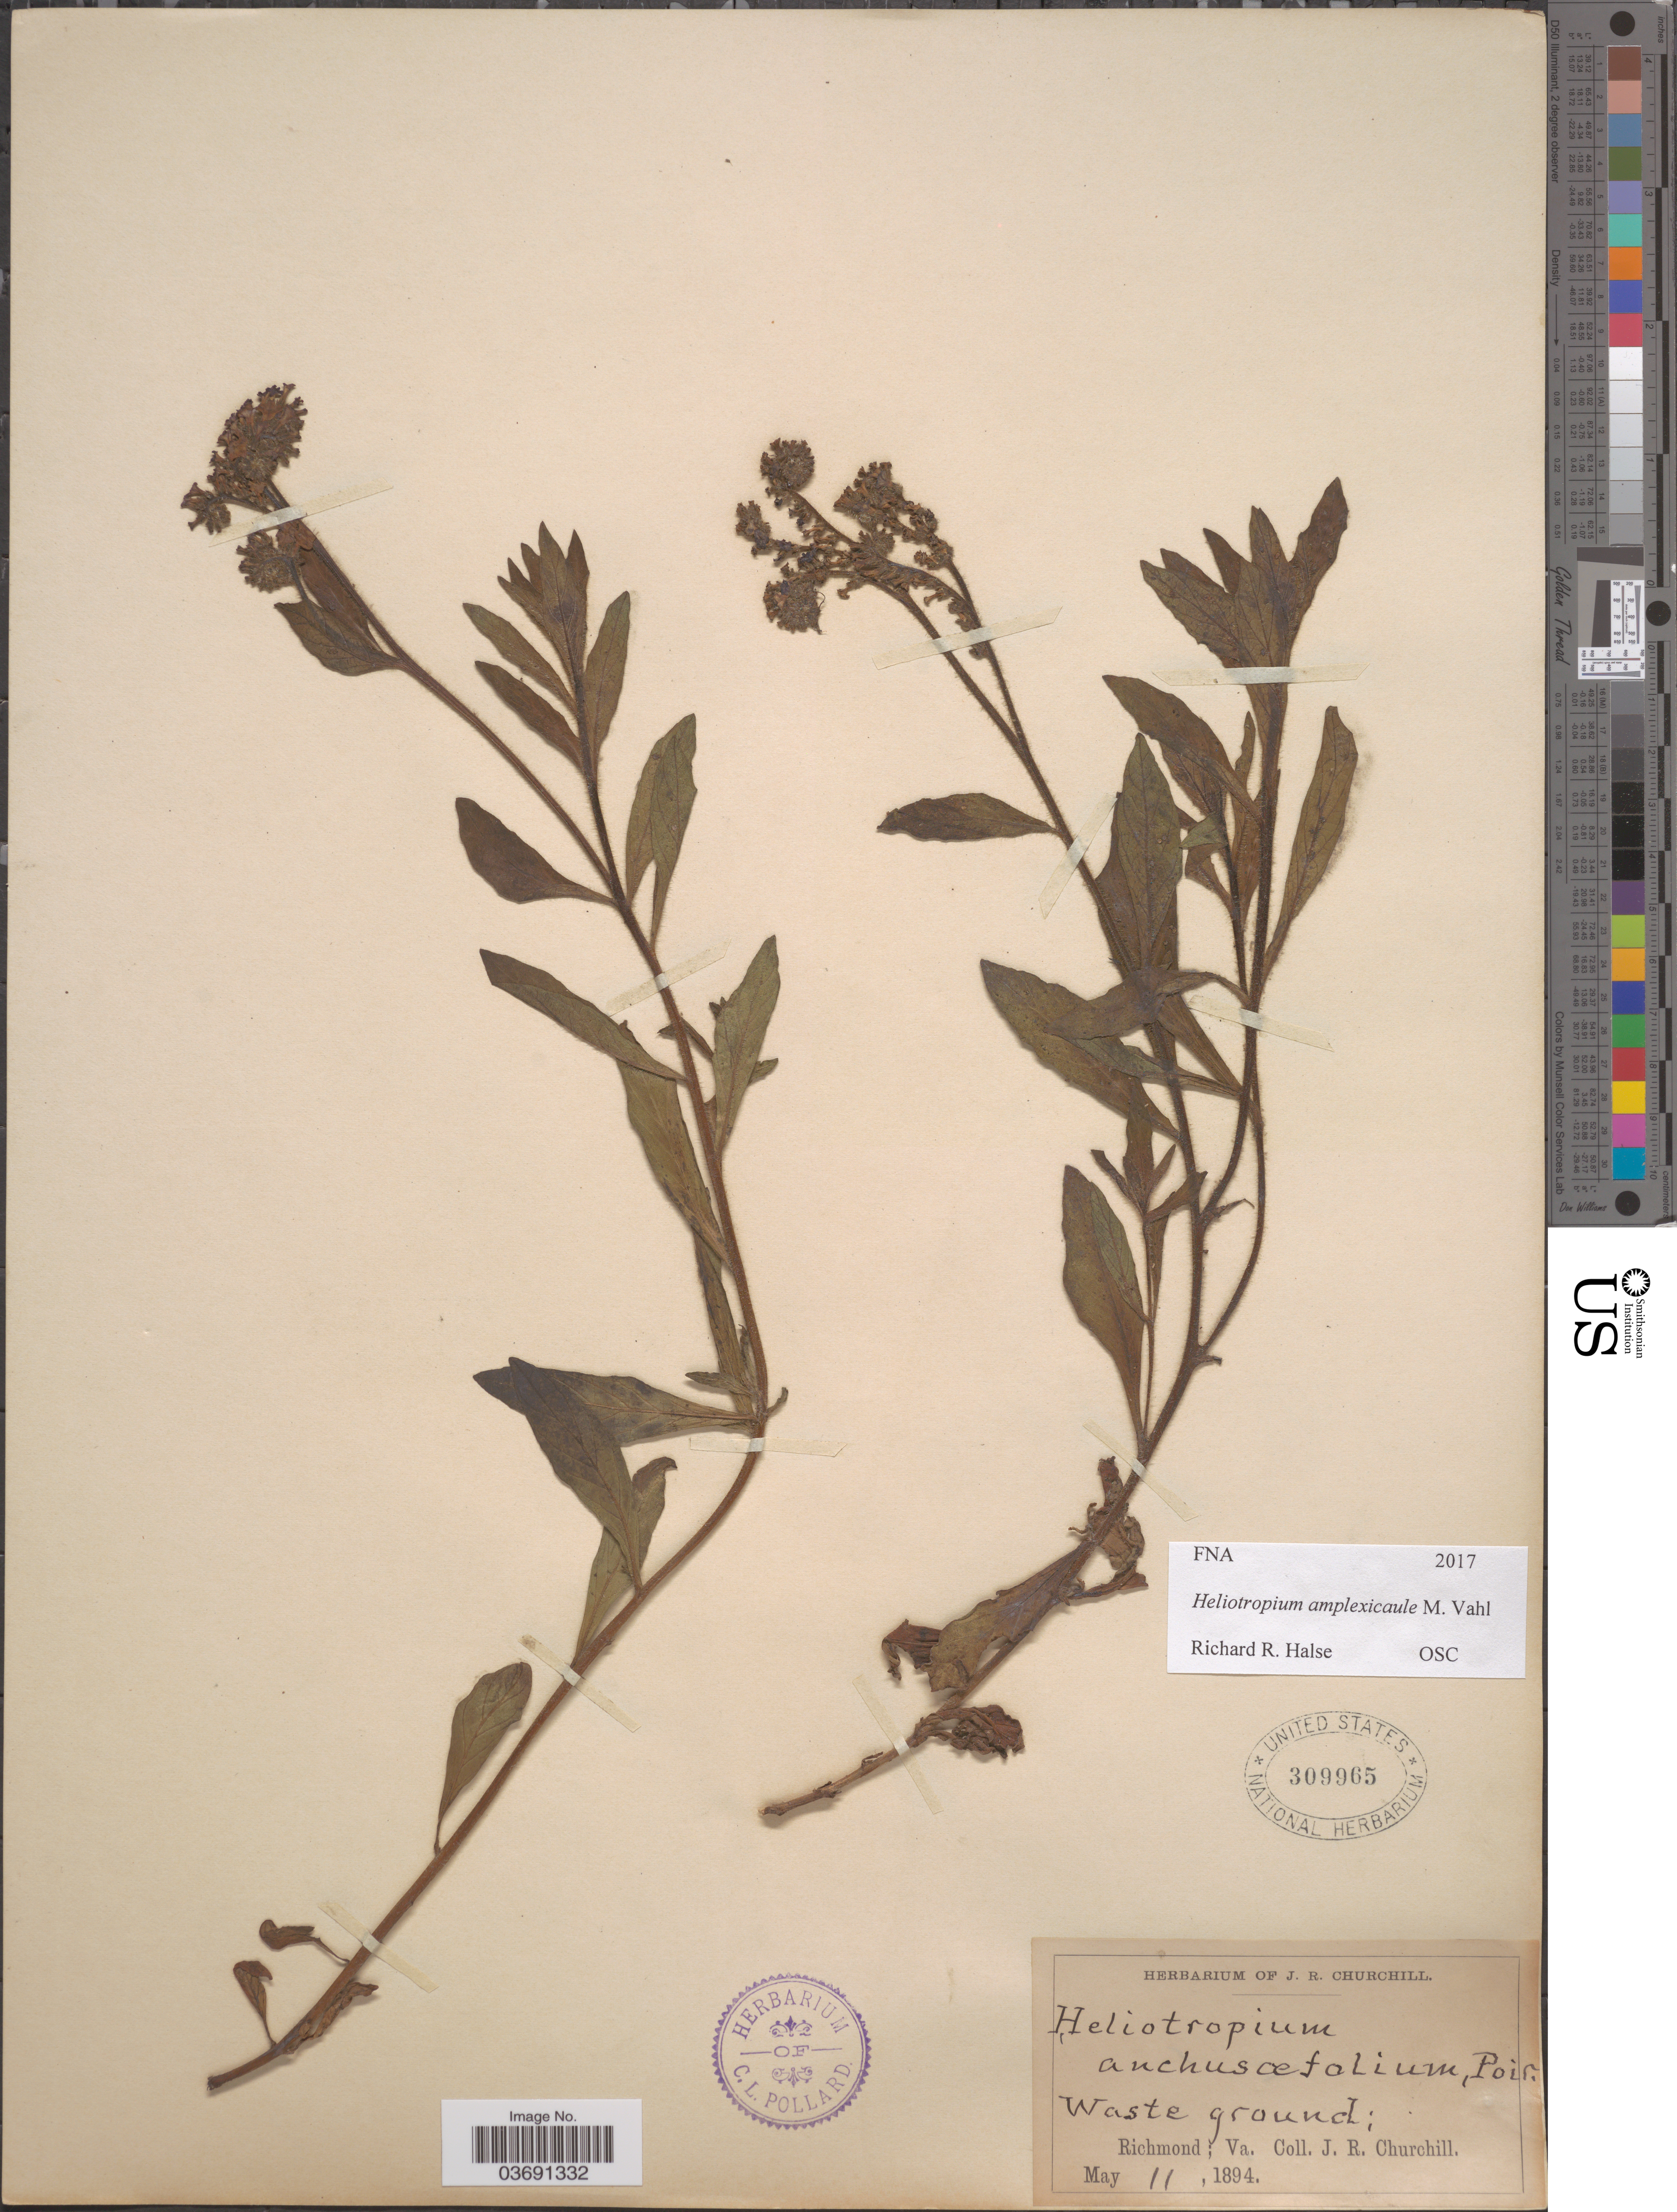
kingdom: Plantae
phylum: Tracheophyta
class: Magnoliopsida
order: Boraginales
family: Heliotropiaceae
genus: Heliotropium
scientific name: Heliotropium amplexicaule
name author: Vahl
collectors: J. Churchill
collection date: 1894-05-11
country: United States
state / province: Virginia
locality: Richmond.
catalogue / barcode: US 309965